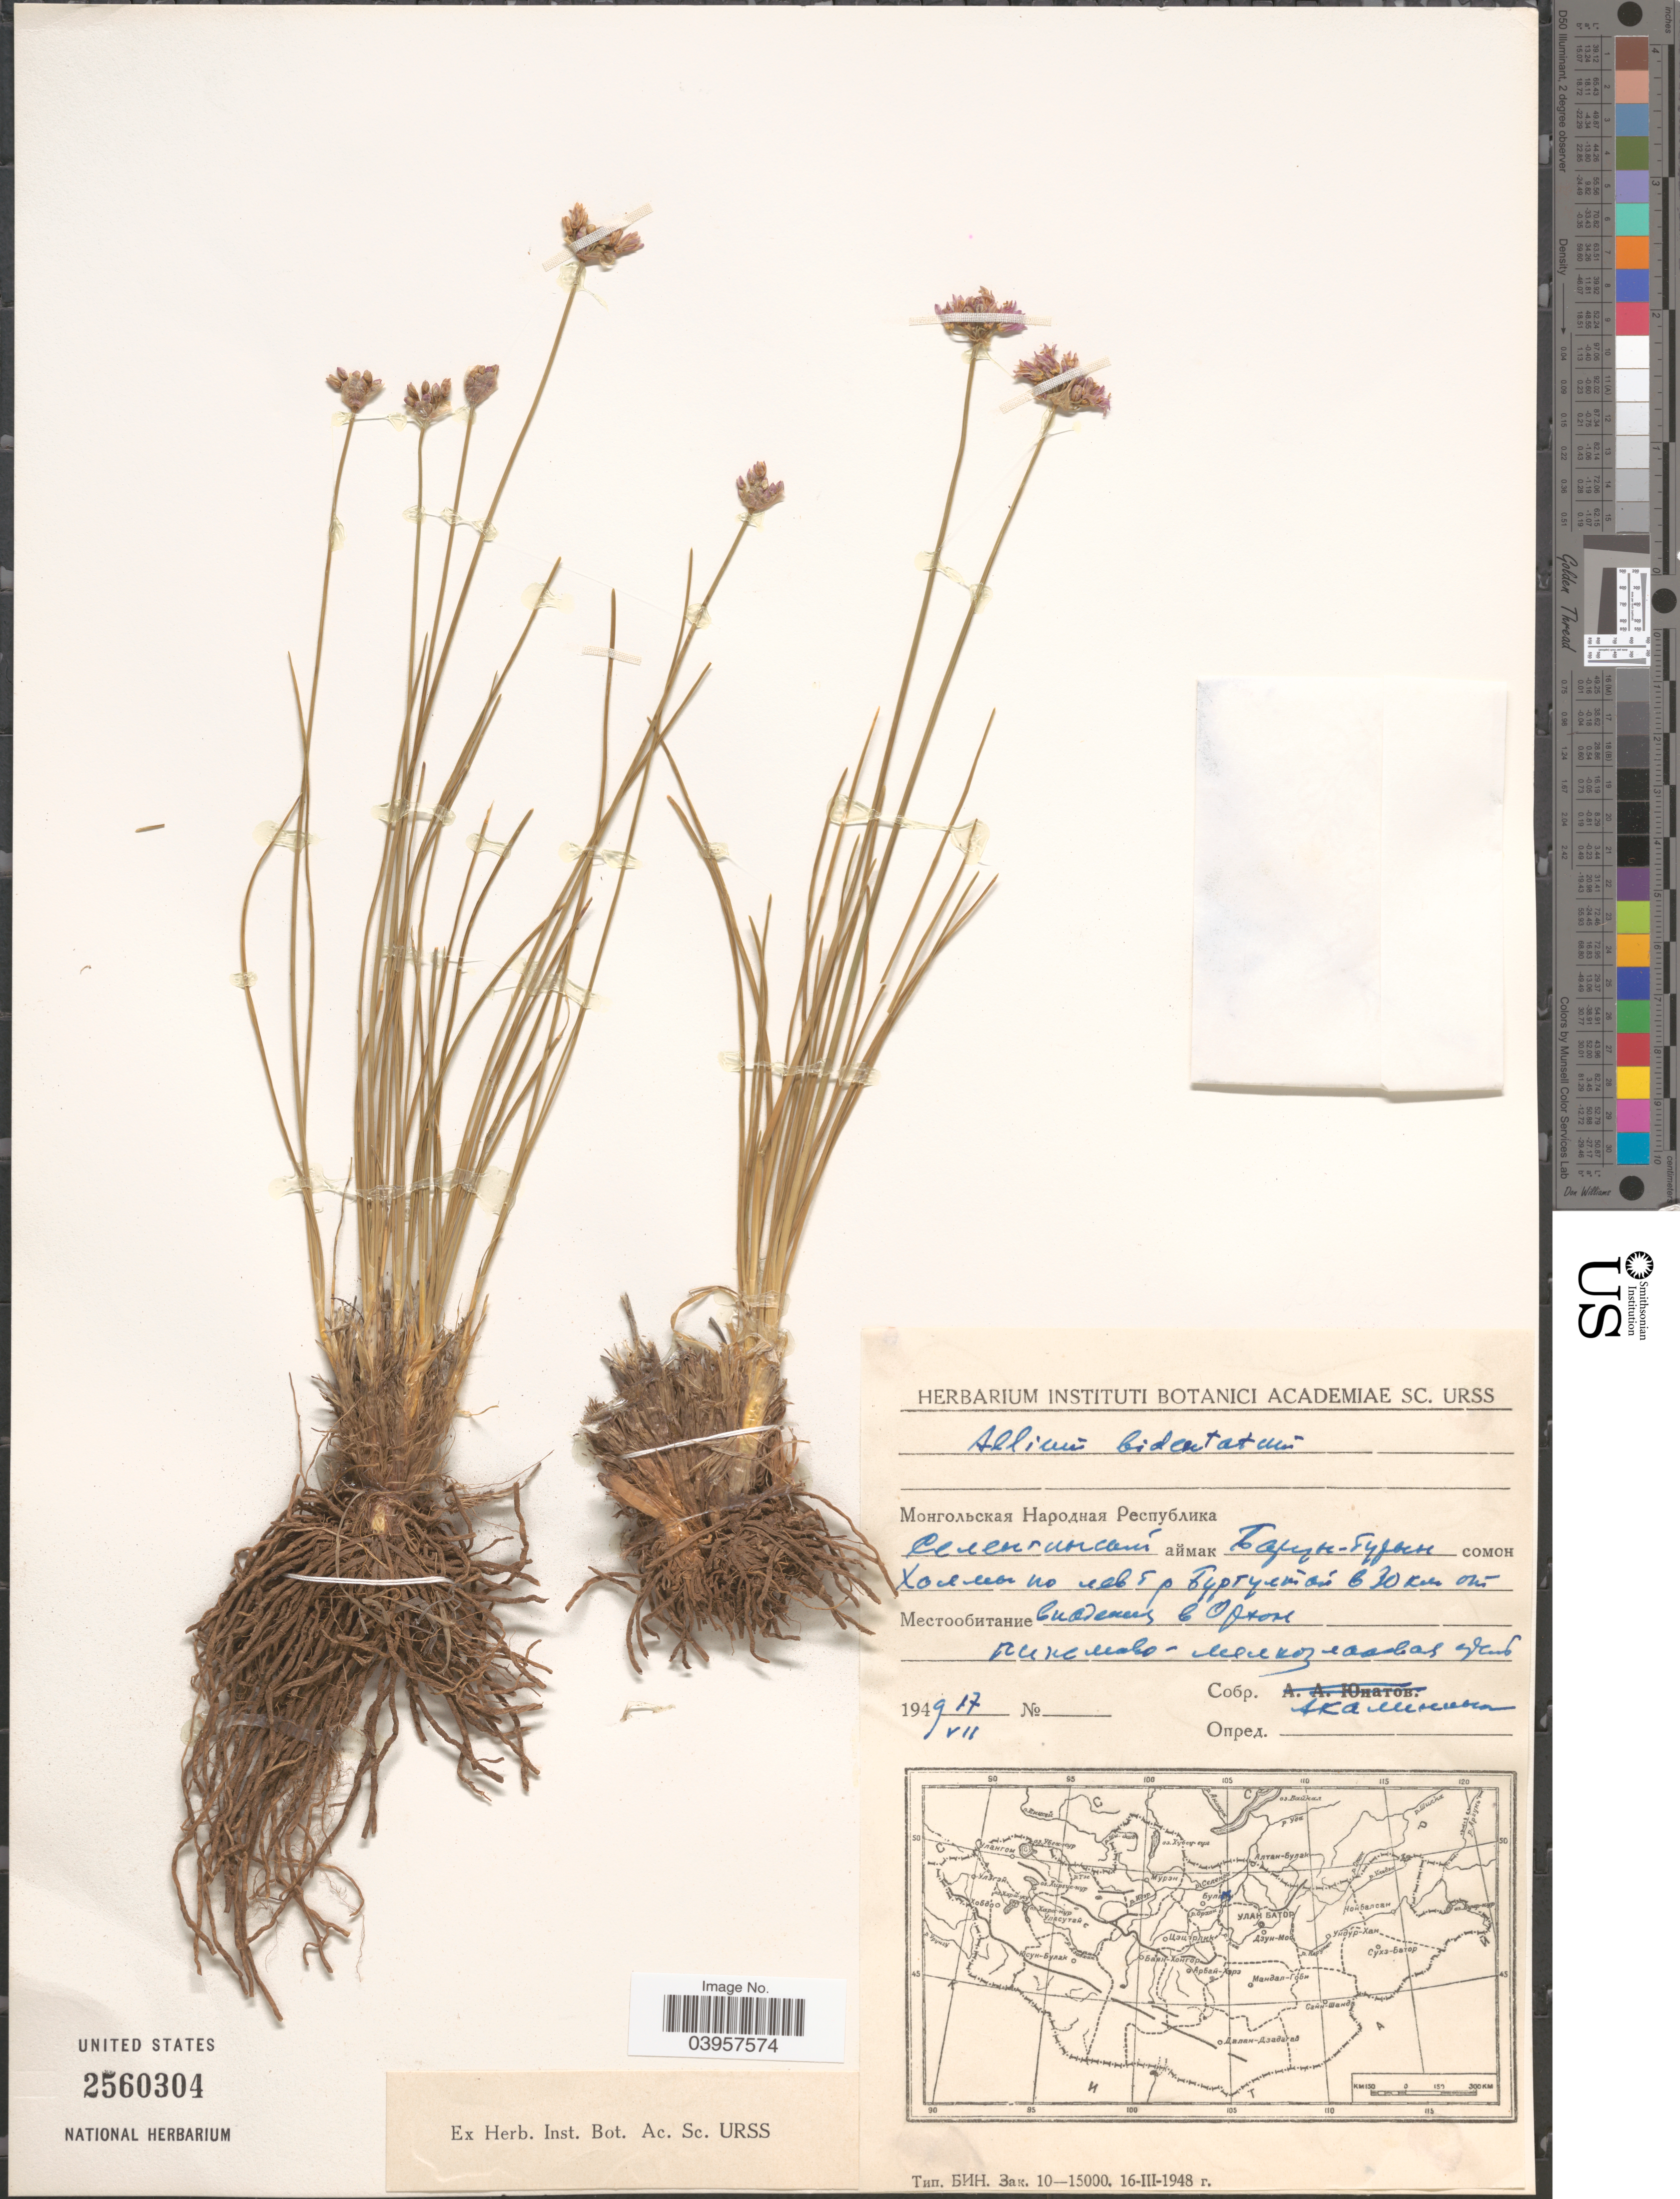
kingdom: Plantae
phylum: Tracheophyta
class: Liliopsida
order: Asparagales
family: Amaryllidaceae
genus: Allium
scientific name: Allium bidentatum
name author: Fisch. ex Prokh. & Ikonn.-Gal.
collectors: A. Kalinina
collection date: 1949-07-17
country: Mongolia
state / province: Selenge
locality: Baruunburen sum, 30 km from Orhon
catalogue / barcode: US 2560304